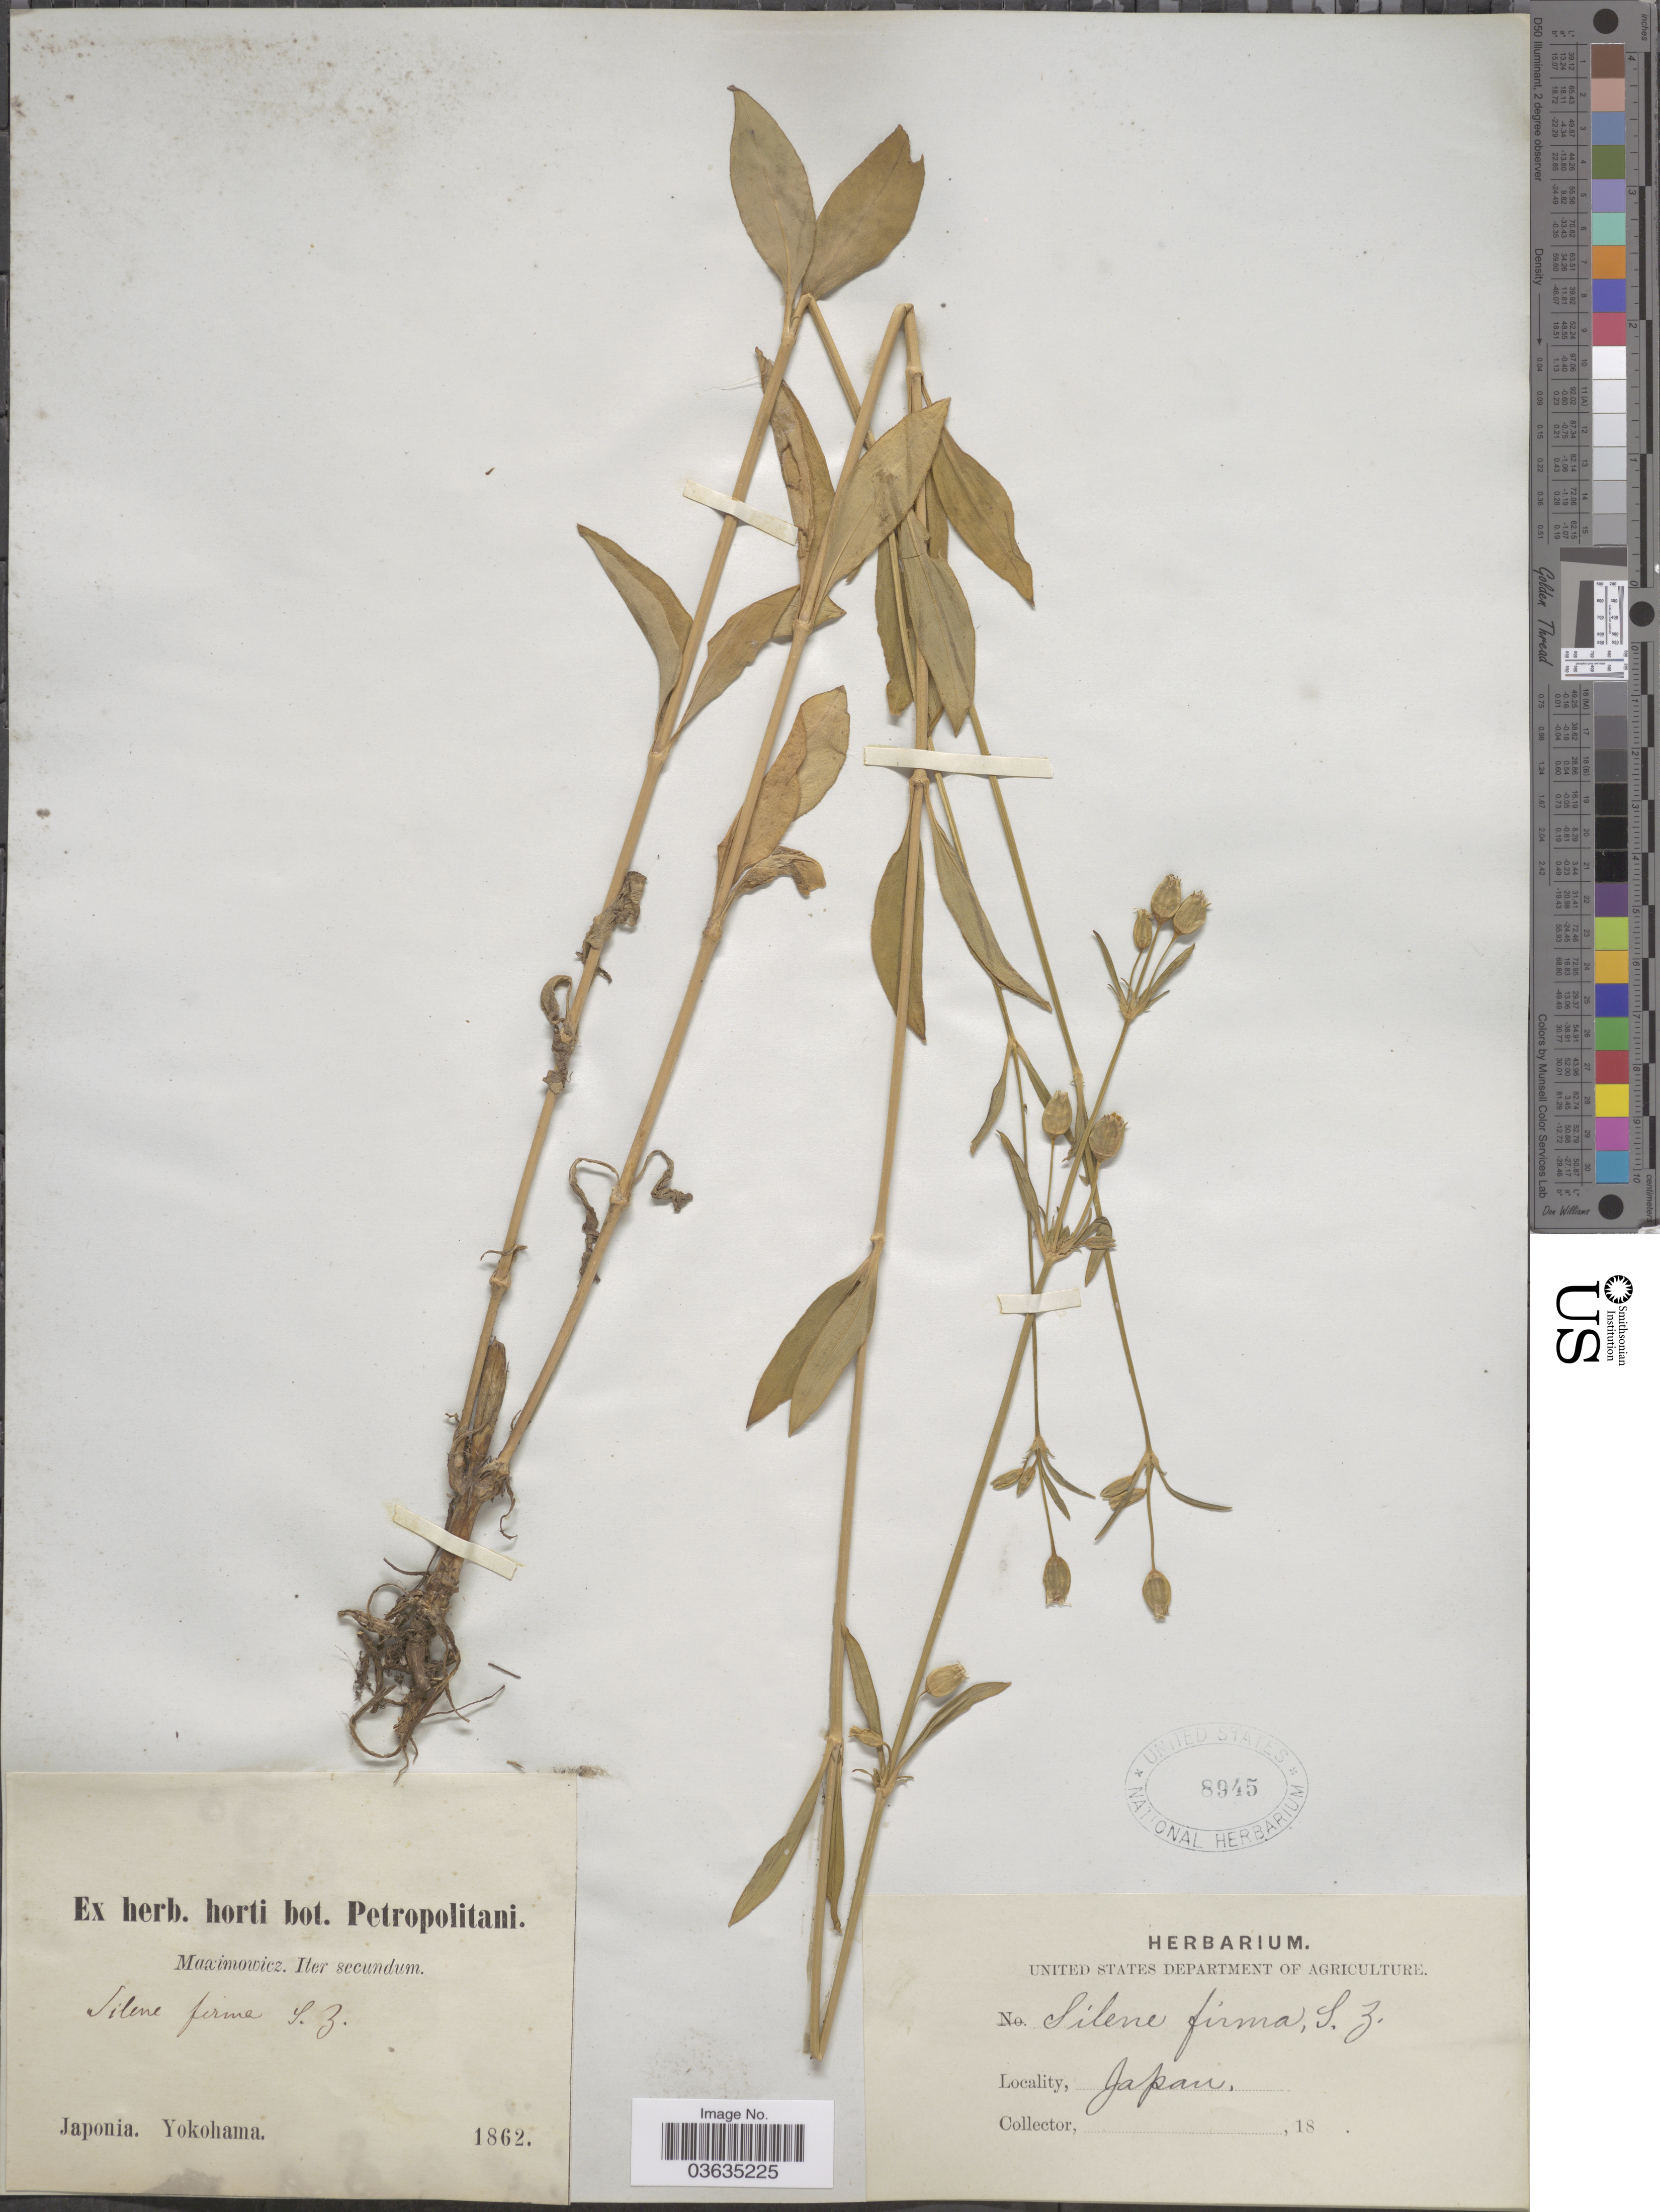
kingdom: Plantae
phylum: Tracheophyta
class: Magnoliopsida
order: Caryophyllales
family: Caryophyllaceae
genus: Silene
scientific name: Silene firma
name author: Siebold & Zucc.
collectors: Maximowicz, --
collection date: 1862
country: Japan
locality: Yokohama.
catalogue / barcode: US 8945